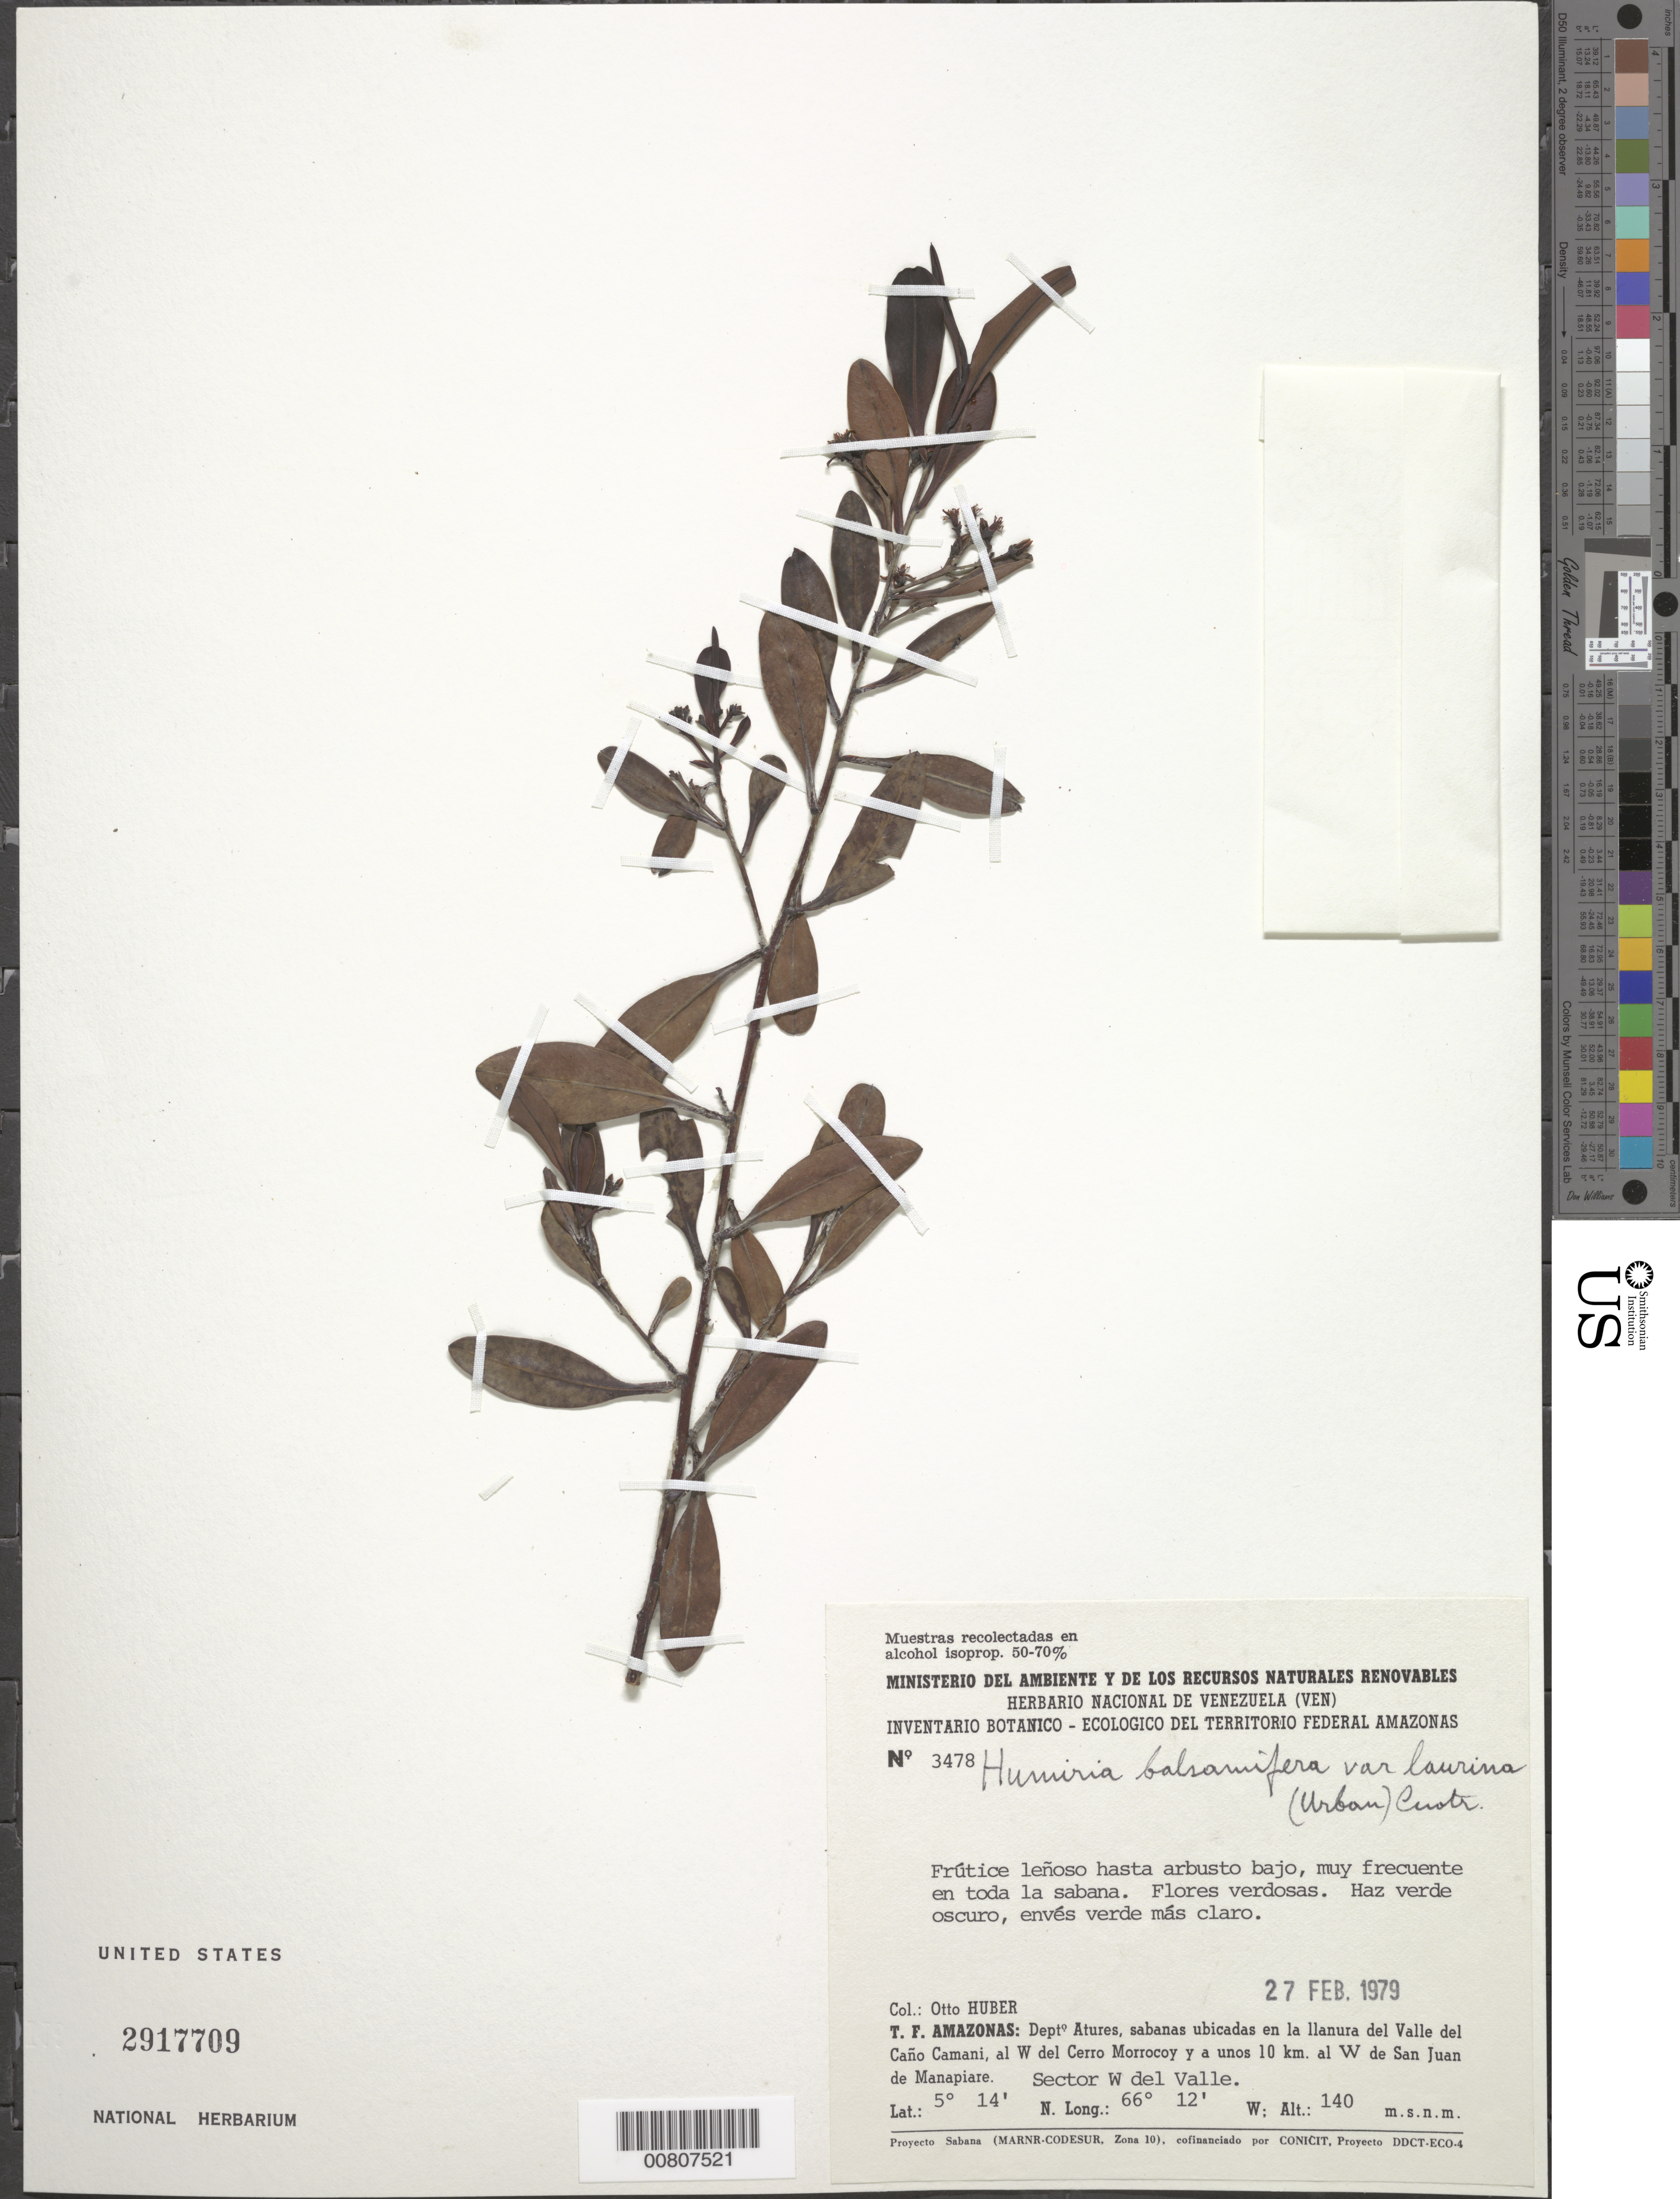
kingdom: Plantae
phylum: Tracheophyta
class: Magnoliopsida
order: Malpighiales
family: Humiriaceae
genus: Humiria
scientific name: Humiria balsamifera var. laurina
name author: Cuatrec.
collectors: O. Huber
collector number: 3478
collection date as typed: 27-Feb-79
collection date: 1979-02-27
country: Venezuela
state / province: Amazonas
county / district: Atures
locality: Caño Camani, valle; W del Cerro Morrocoy y 10 km W de San Juan de Manapiare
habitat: Sabana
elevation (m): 140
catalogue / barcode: US 2917709